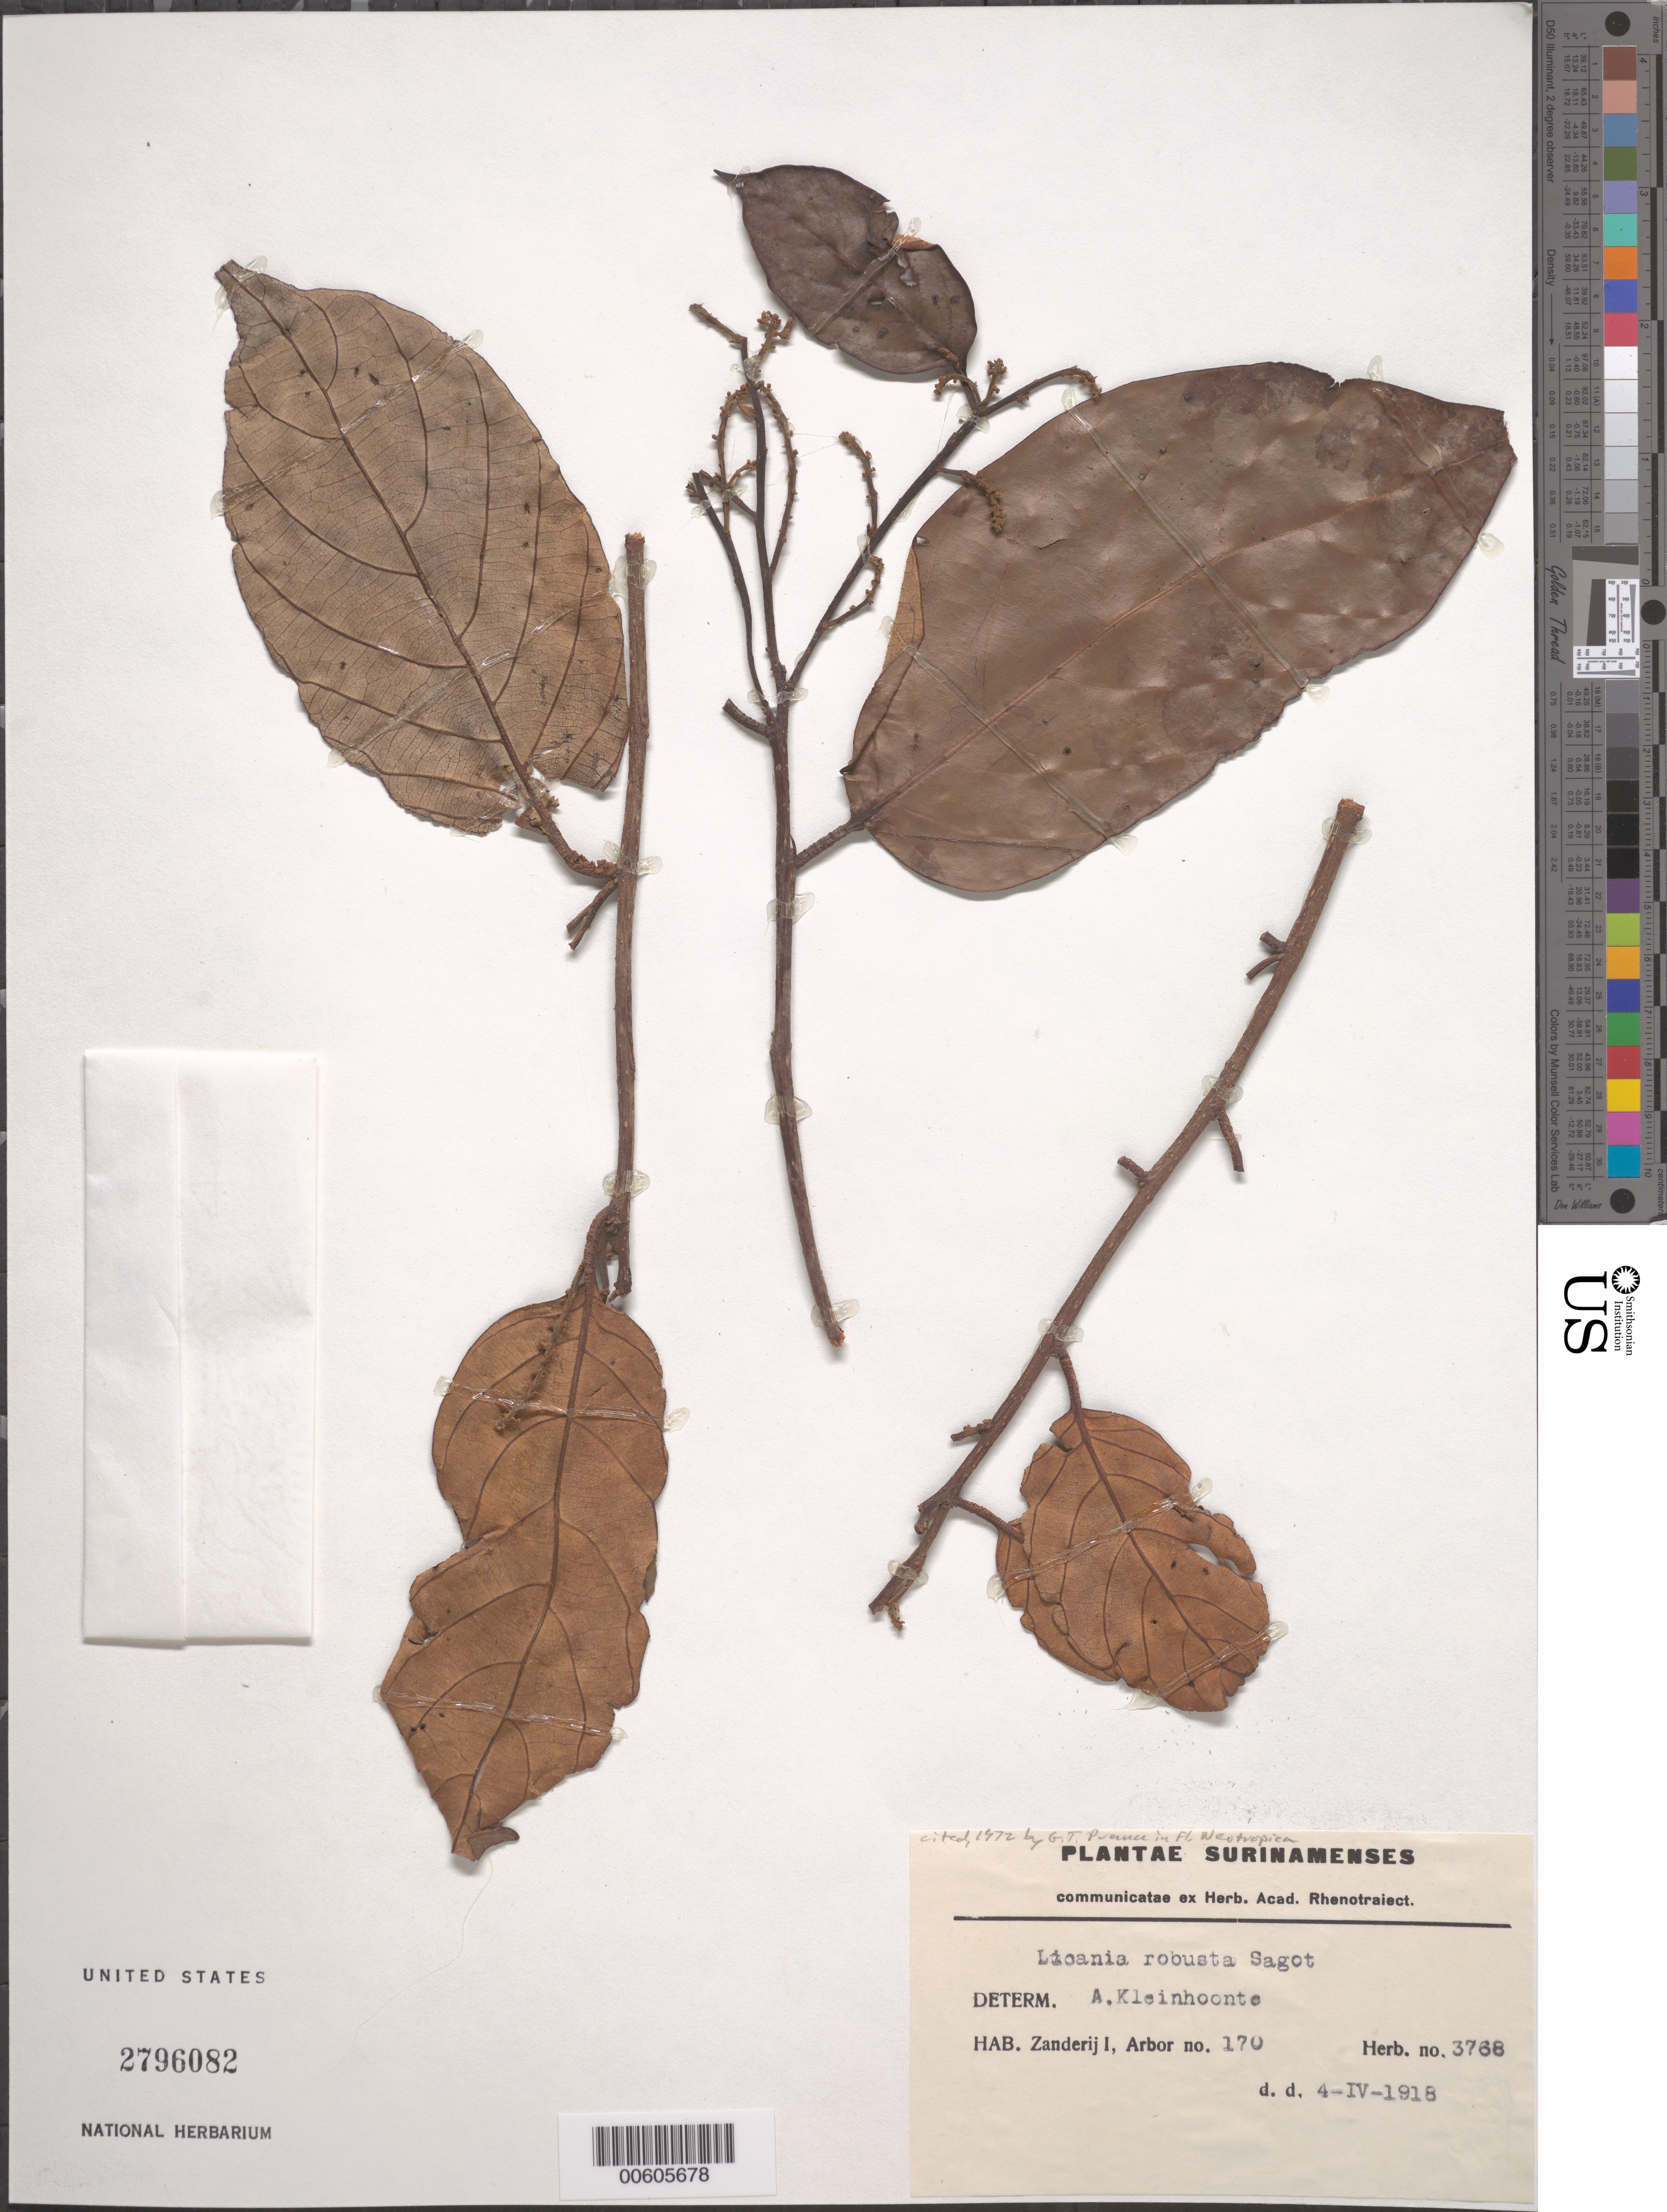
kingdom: Plantae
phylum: Tracheophyta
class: Magnoliopsida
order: Malpighiales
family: Chrysobalanaceae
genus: Licania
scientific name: Licania robusta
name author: Sagot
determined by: Prance, G. T.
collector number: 3768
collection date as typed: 4-Apr-18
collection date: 1918-04-04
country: Suriname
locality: Zanderij I., Forest Reserve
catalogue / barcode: US 2796082